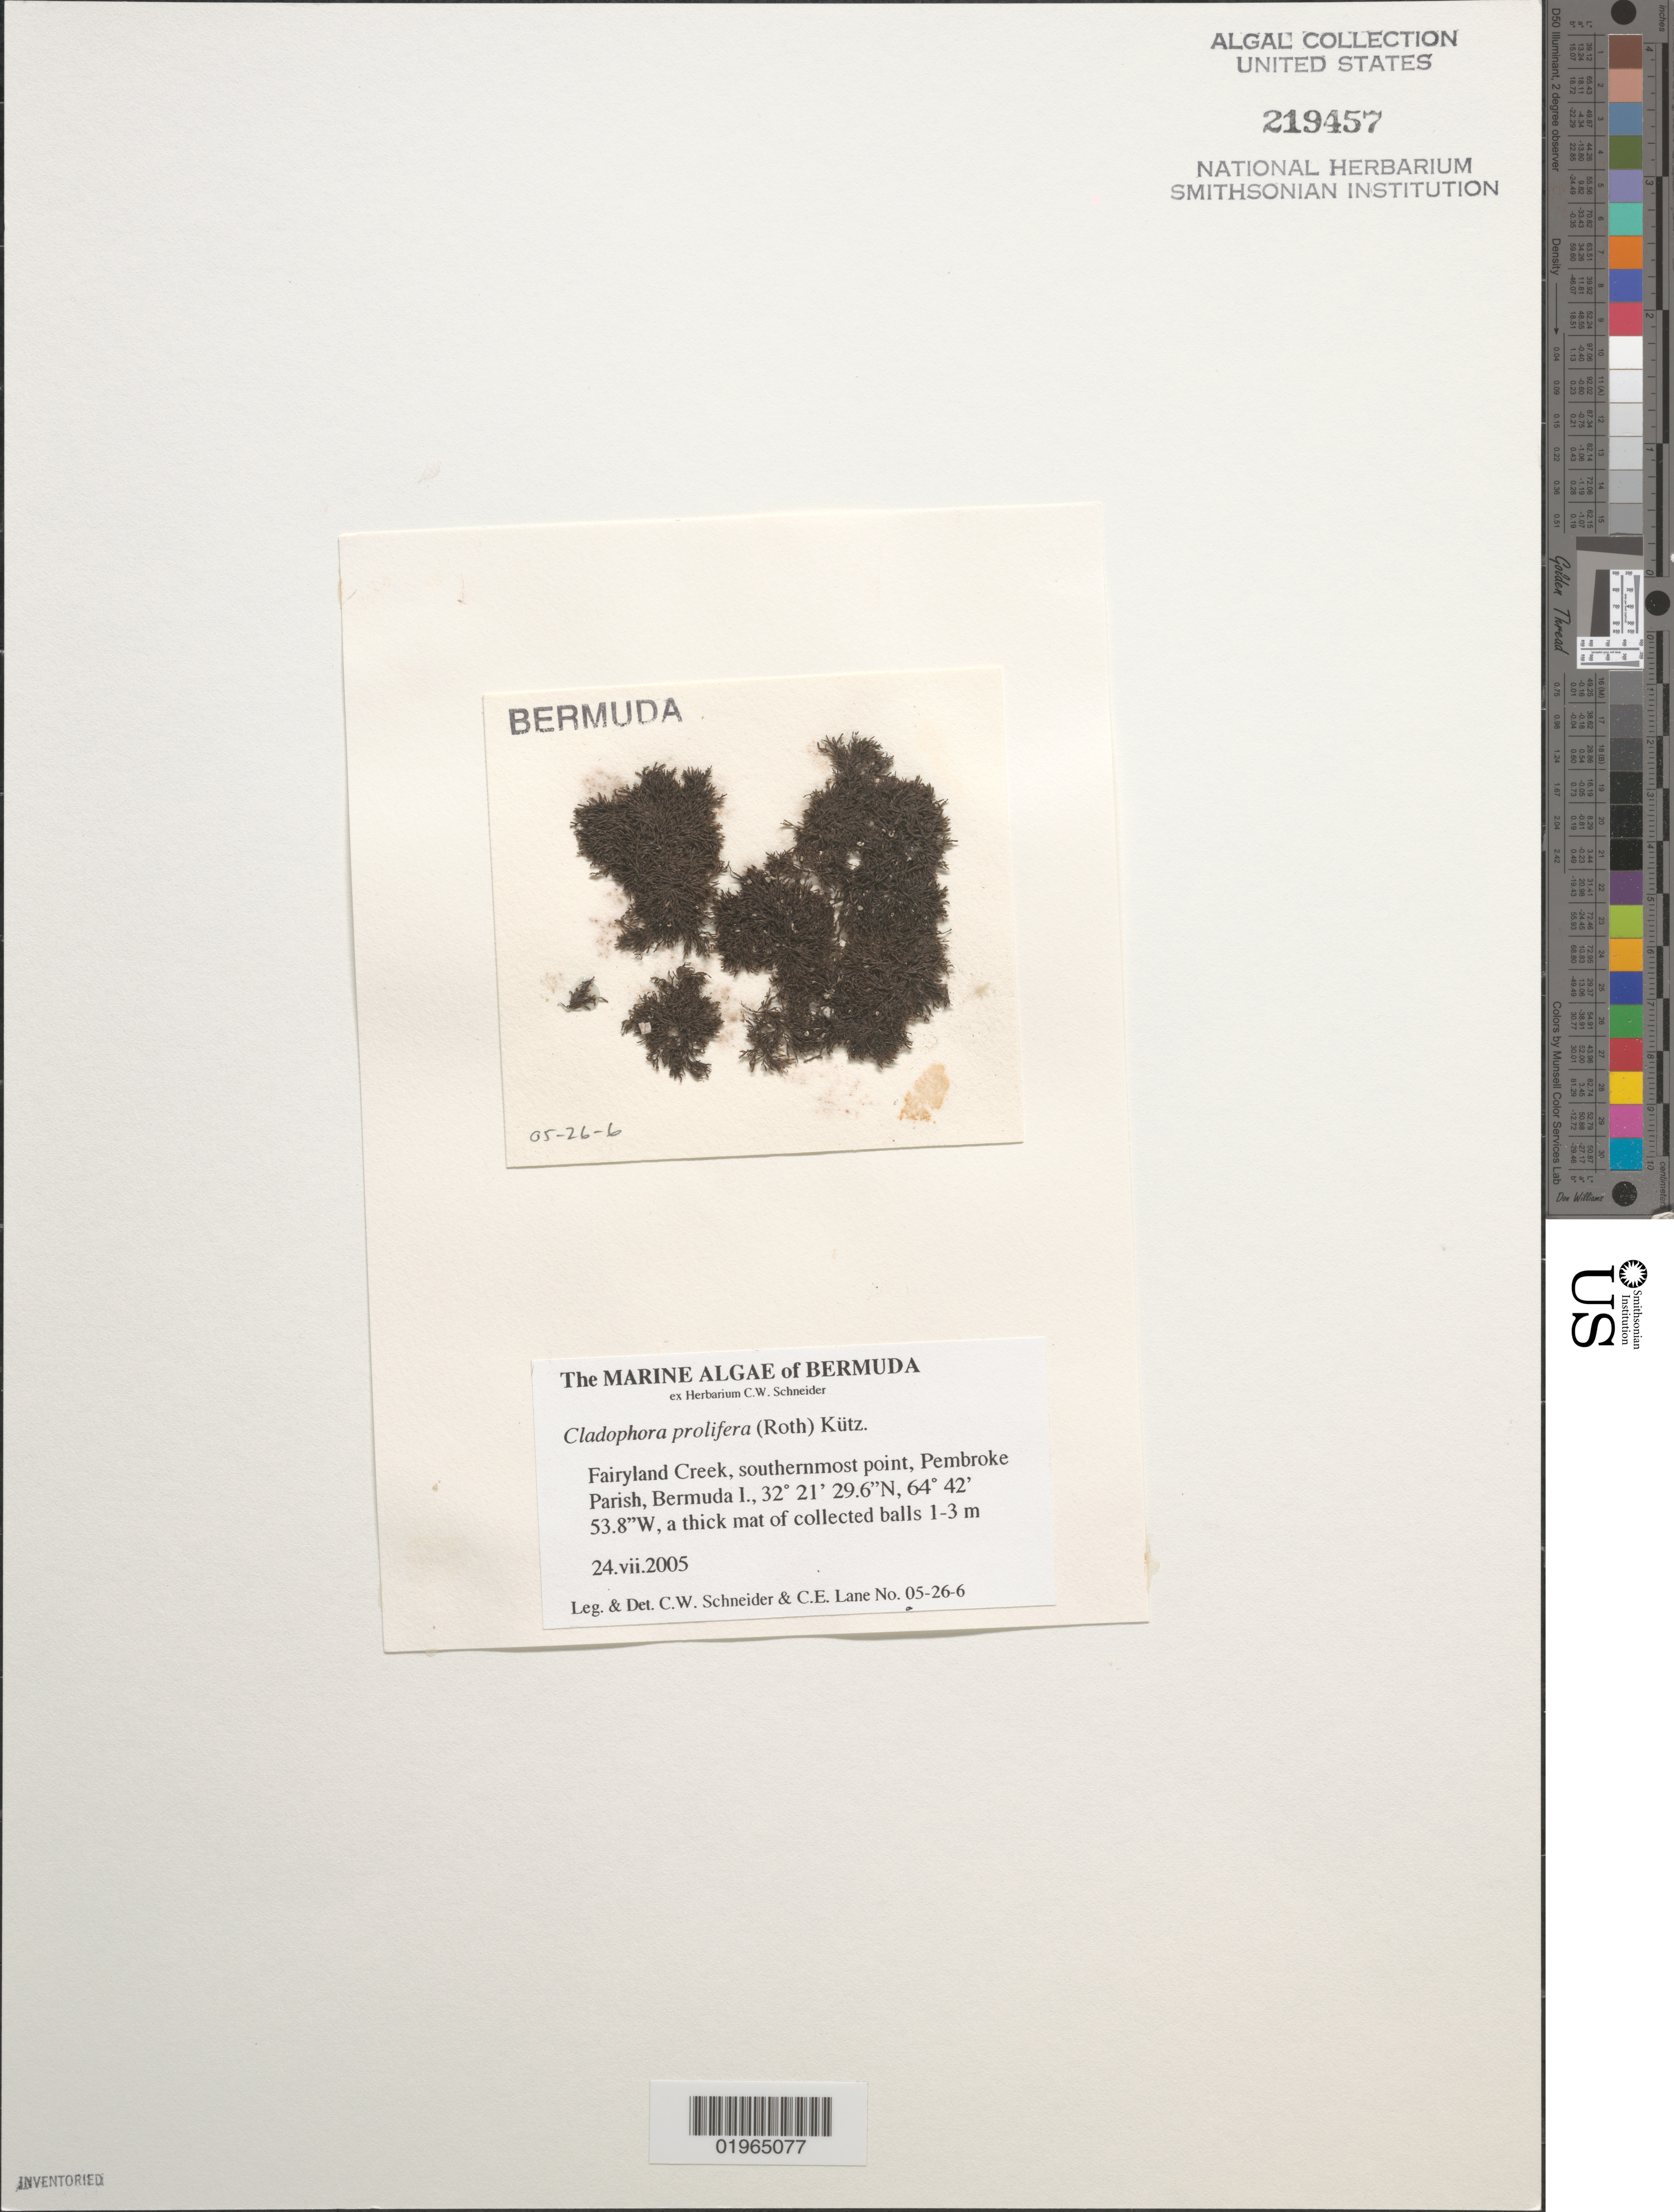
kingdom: Plantae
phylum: Chlorophyta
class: Ulvophyceae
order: Cladophorales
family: Cladophoraceae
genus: Cladophora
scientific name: Cladophora prolifera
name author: (Roth) Kütz.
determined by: Schneider, C. W.; Lane, C. E.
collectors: C. W. Schneider & C. E. Lane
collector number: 05-26-6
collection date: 2005-07-24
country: Bermuda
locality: Fairyland Creek, southernmost point, Pembroke Parish. A thick mat of collected balls.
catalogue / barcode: US 219457